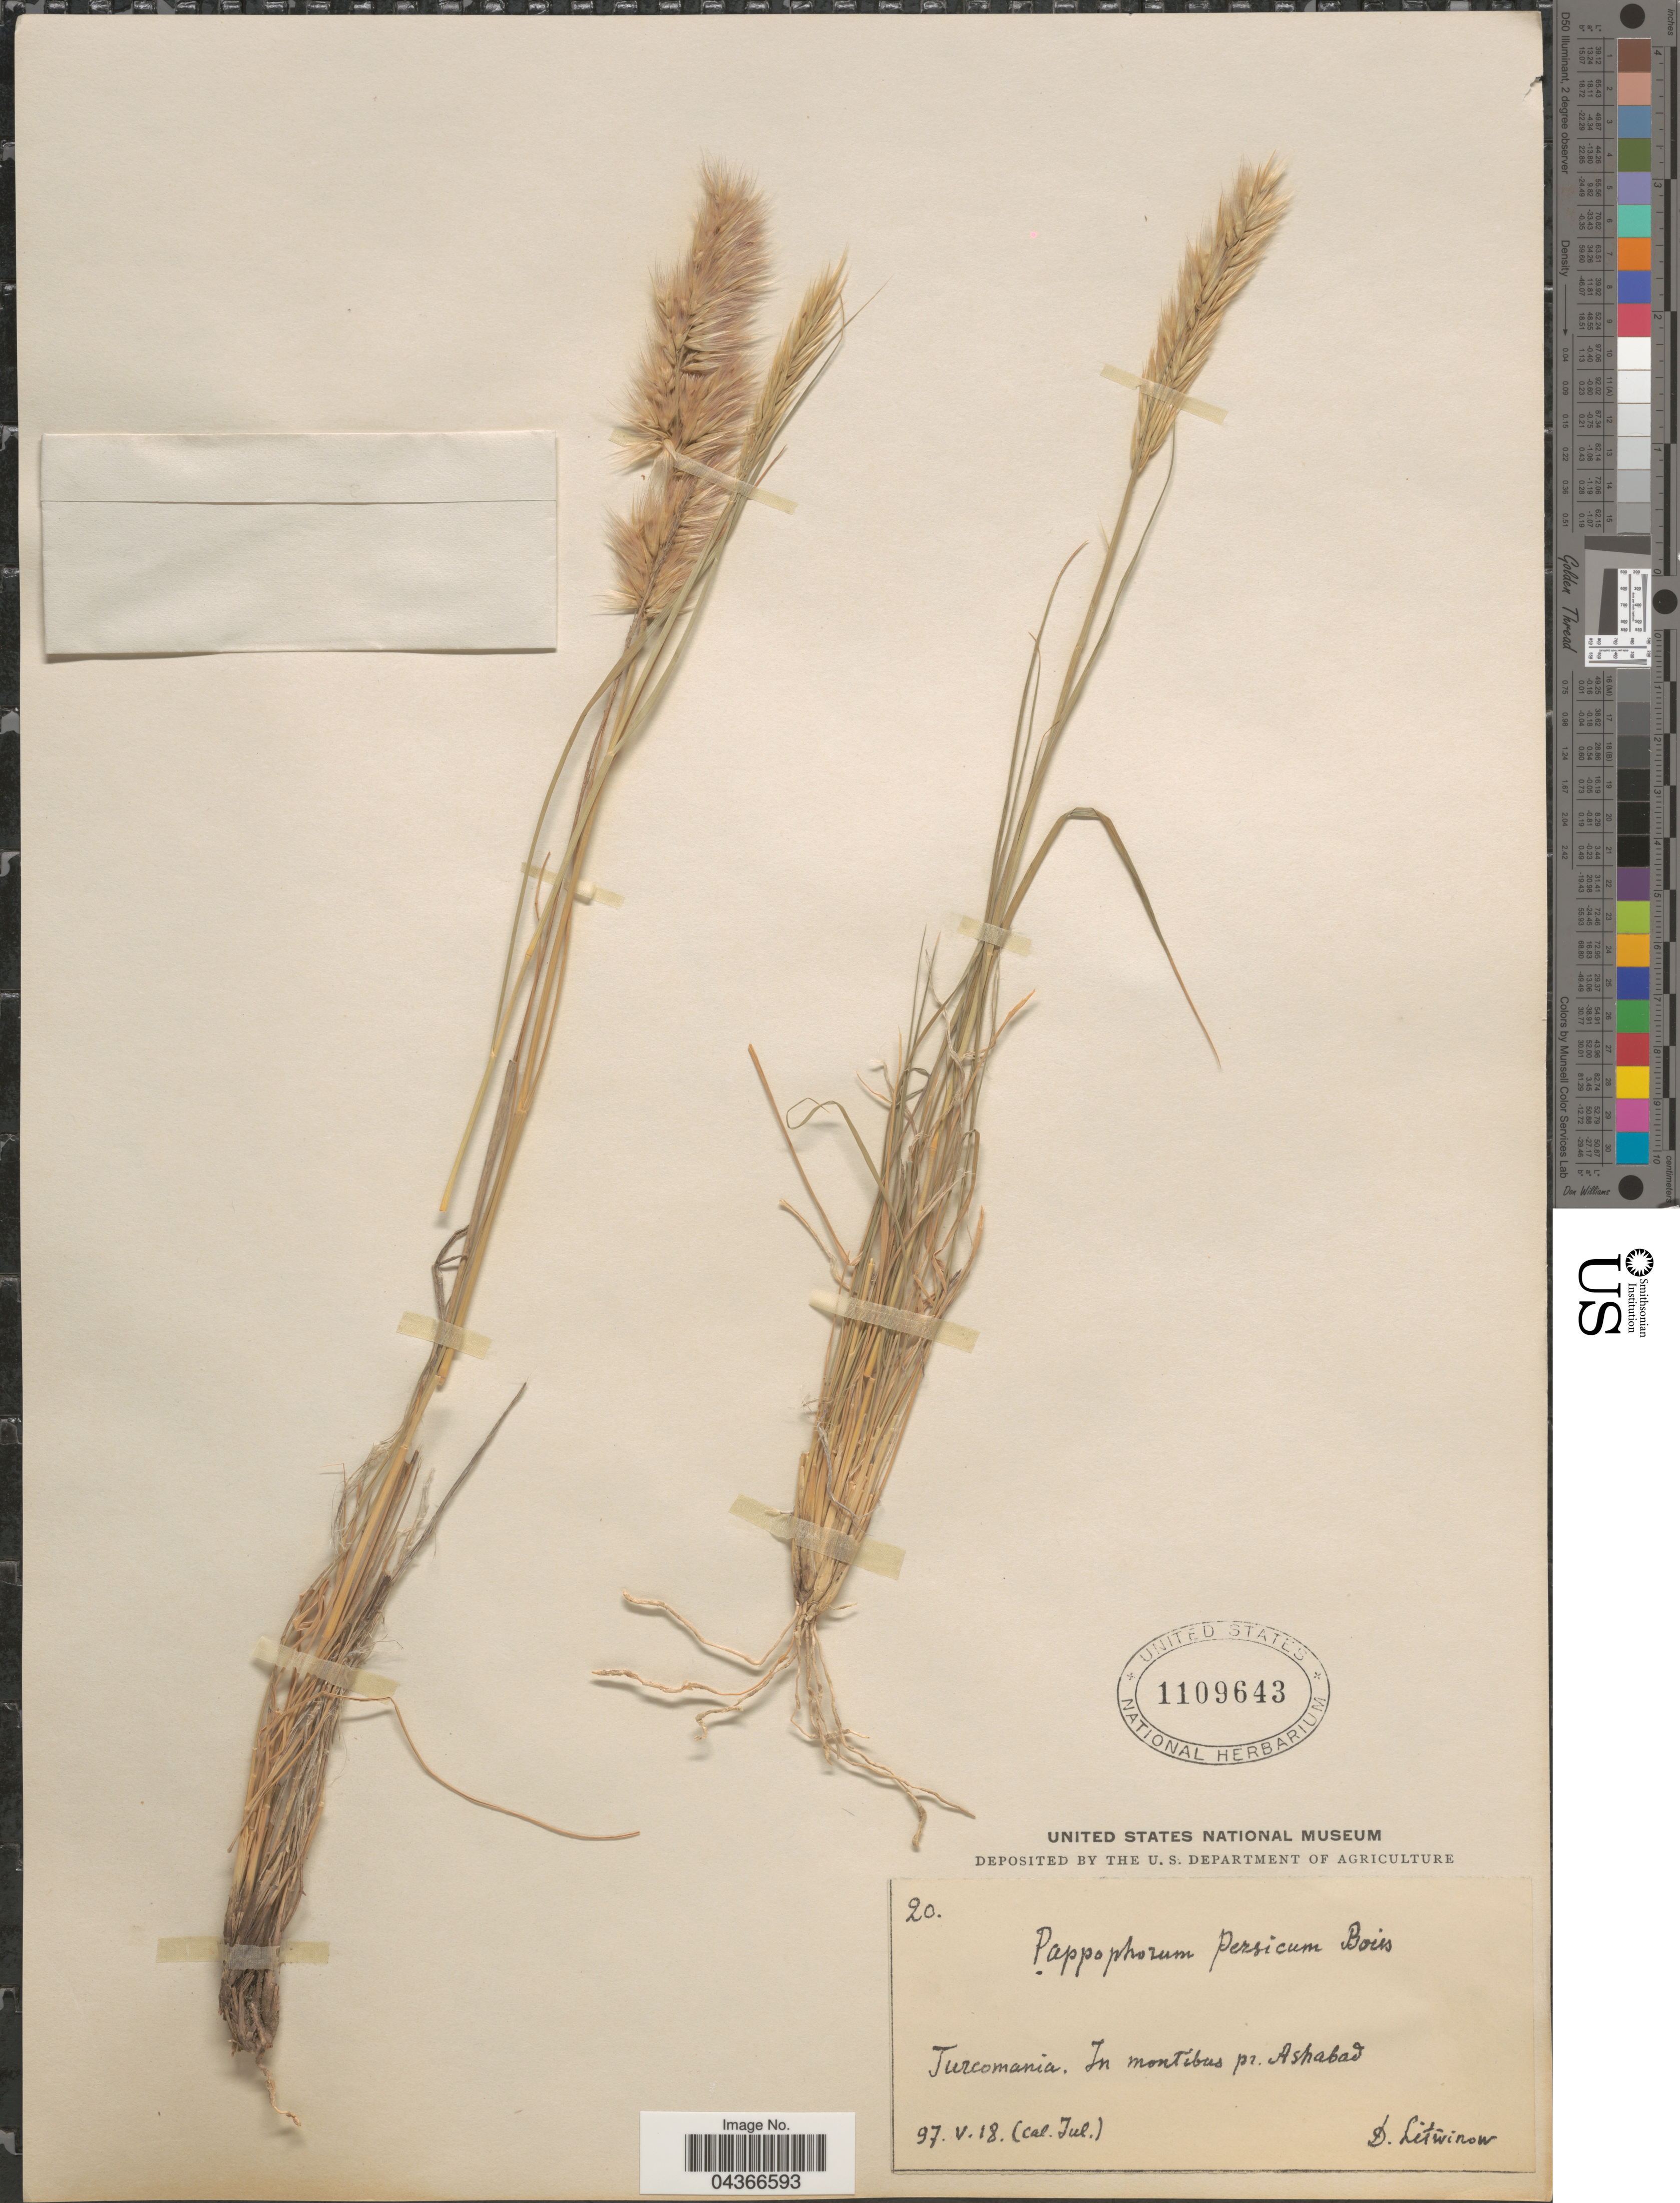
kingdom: Plantae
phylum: Tracheophyta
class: Liliopsida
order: Poales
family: Poaceae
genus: Enneapogon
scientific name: Enneapogon persicus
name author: Boiss.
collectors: D. Litwinow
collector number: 20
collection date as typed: Transcribed d/m/y: 18/5/97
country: Turkmenistan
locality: Turcomania. In montibus pr. Ashabad.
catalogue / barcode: US 1109643